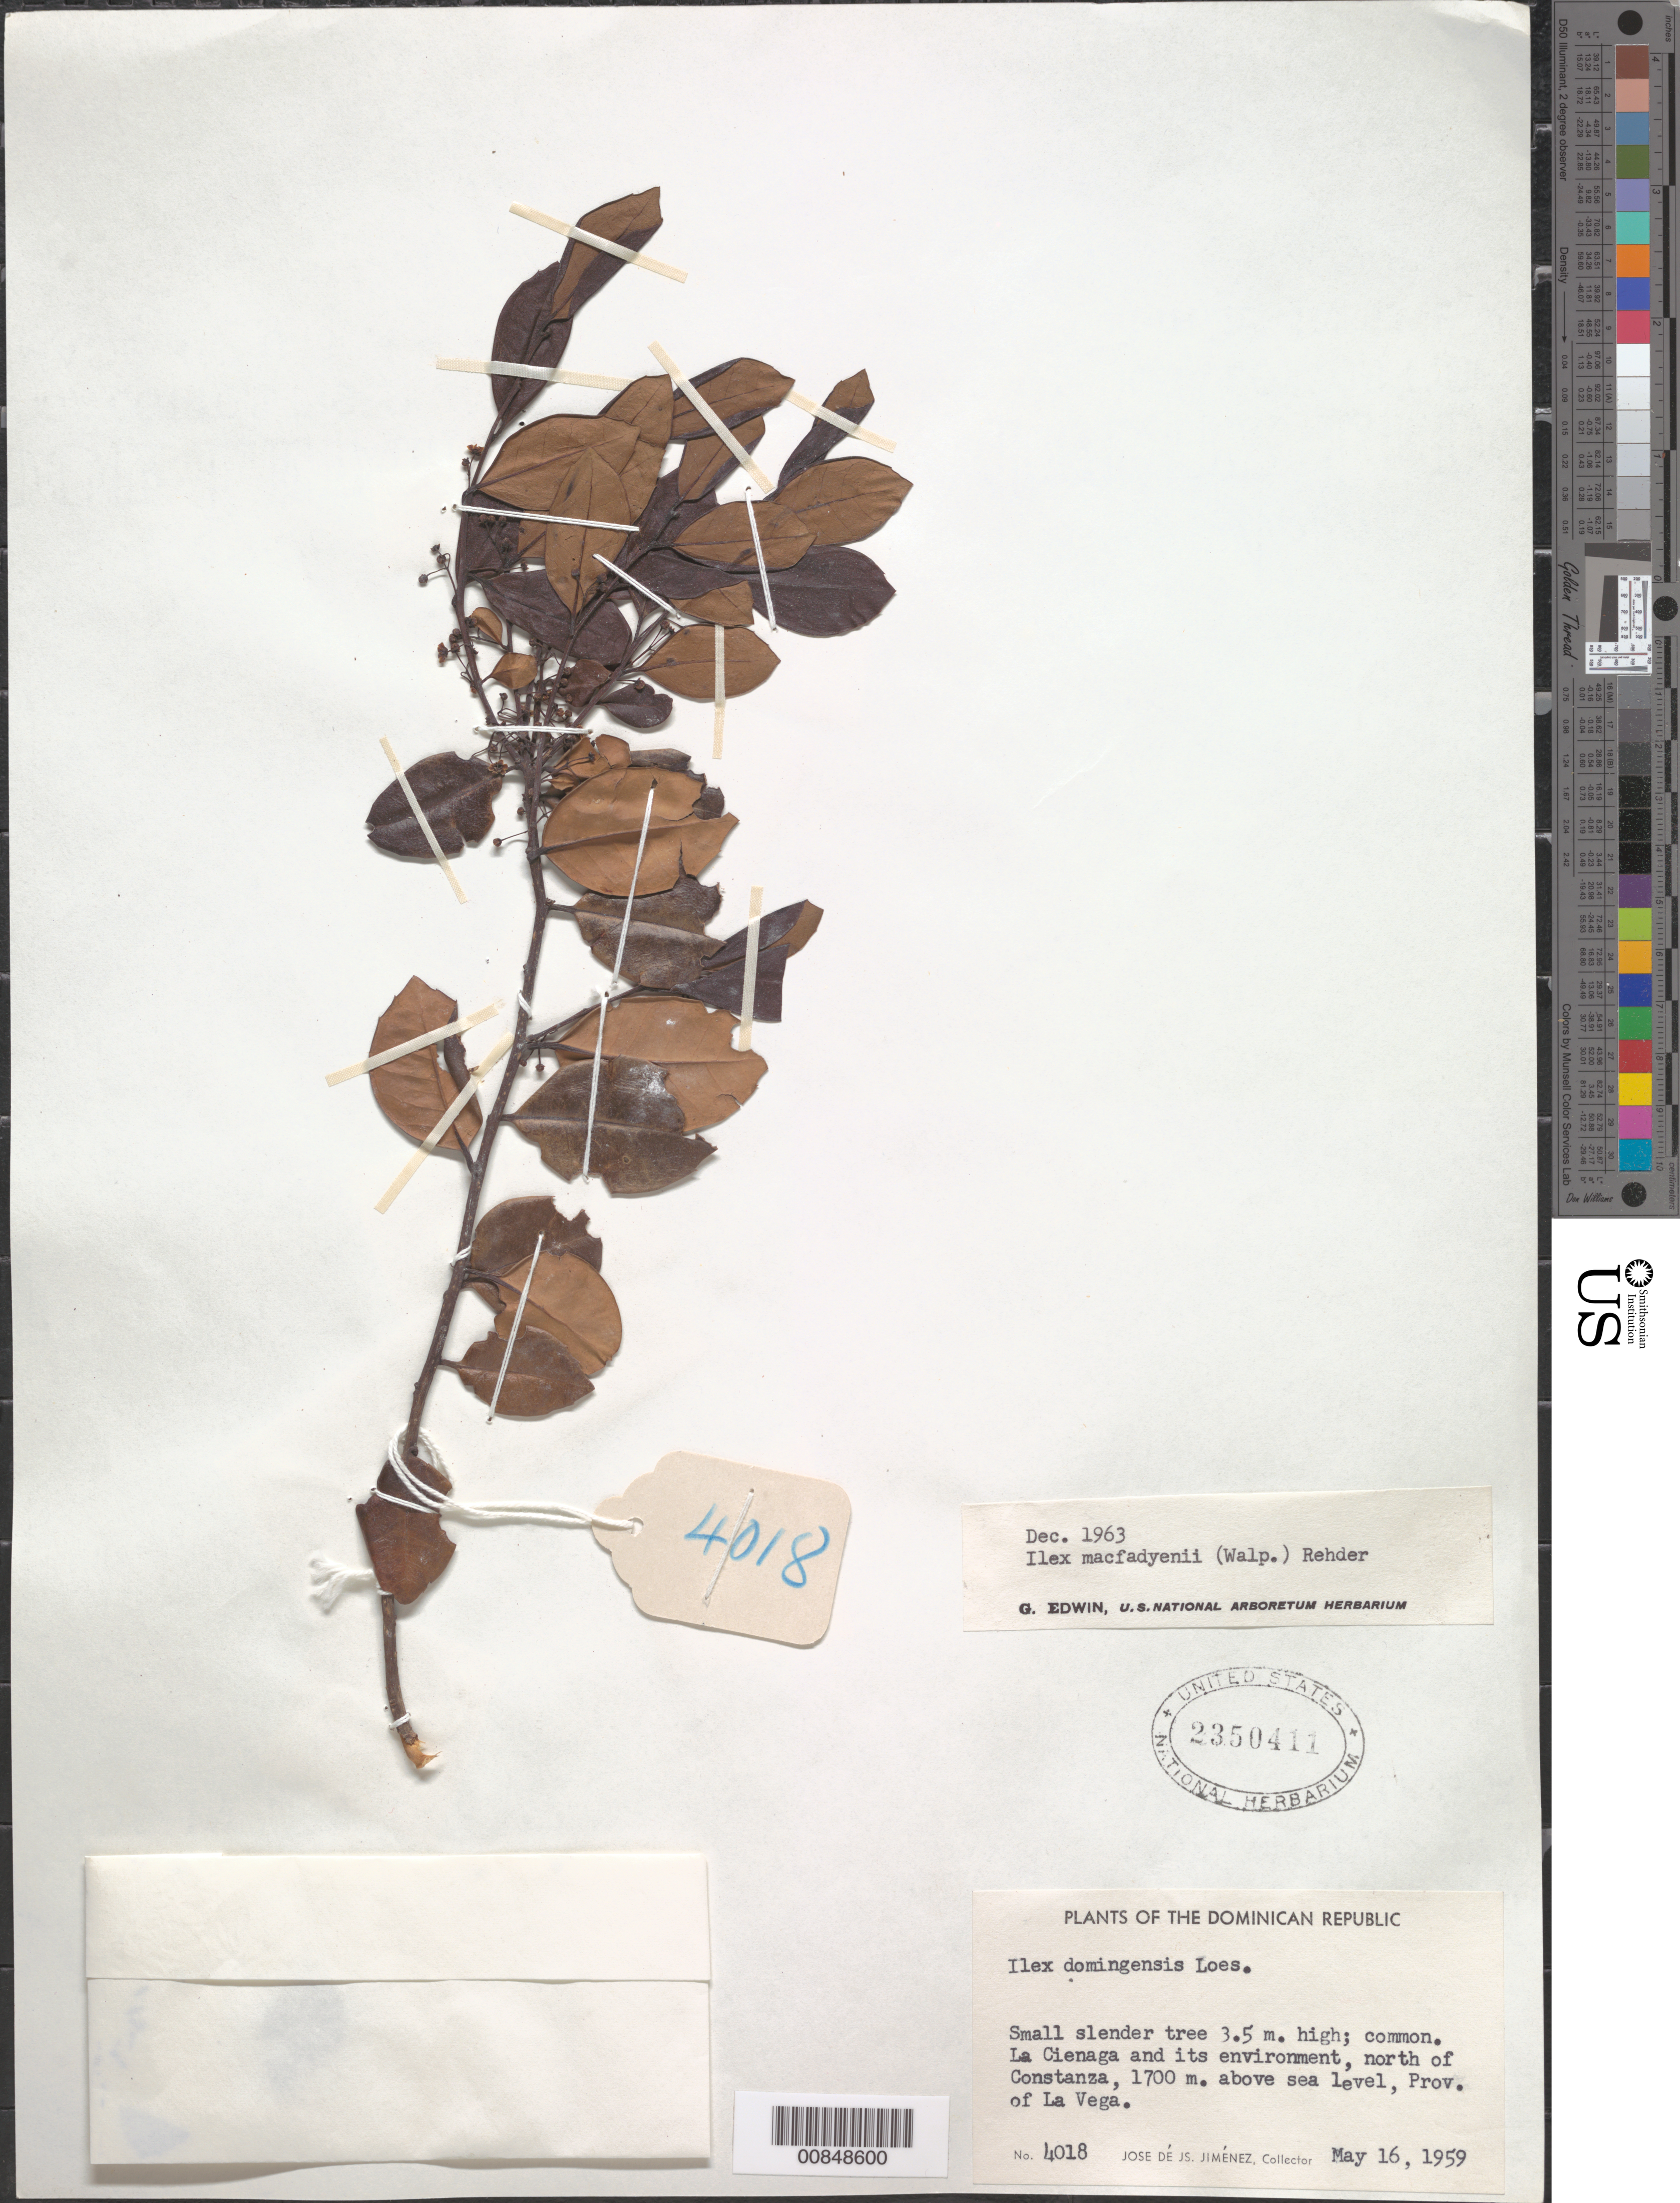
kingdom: Plantae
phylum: Tracheophyta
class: Magnoliopsida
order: Aquifoliales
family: Aquifoliaceae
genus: Ilex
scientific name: Ilex macfadyenii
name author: Rehder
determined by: Edwin, G.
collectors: J. J. Jiménez Almonte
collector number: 4018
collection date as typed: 16 May 1959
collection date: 1959-05-16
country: Dominican Republic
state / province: La Vega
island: Hispaniola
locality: La Cienaga and its environment, N of Constanza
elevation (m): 1700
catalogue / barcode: US 2350411